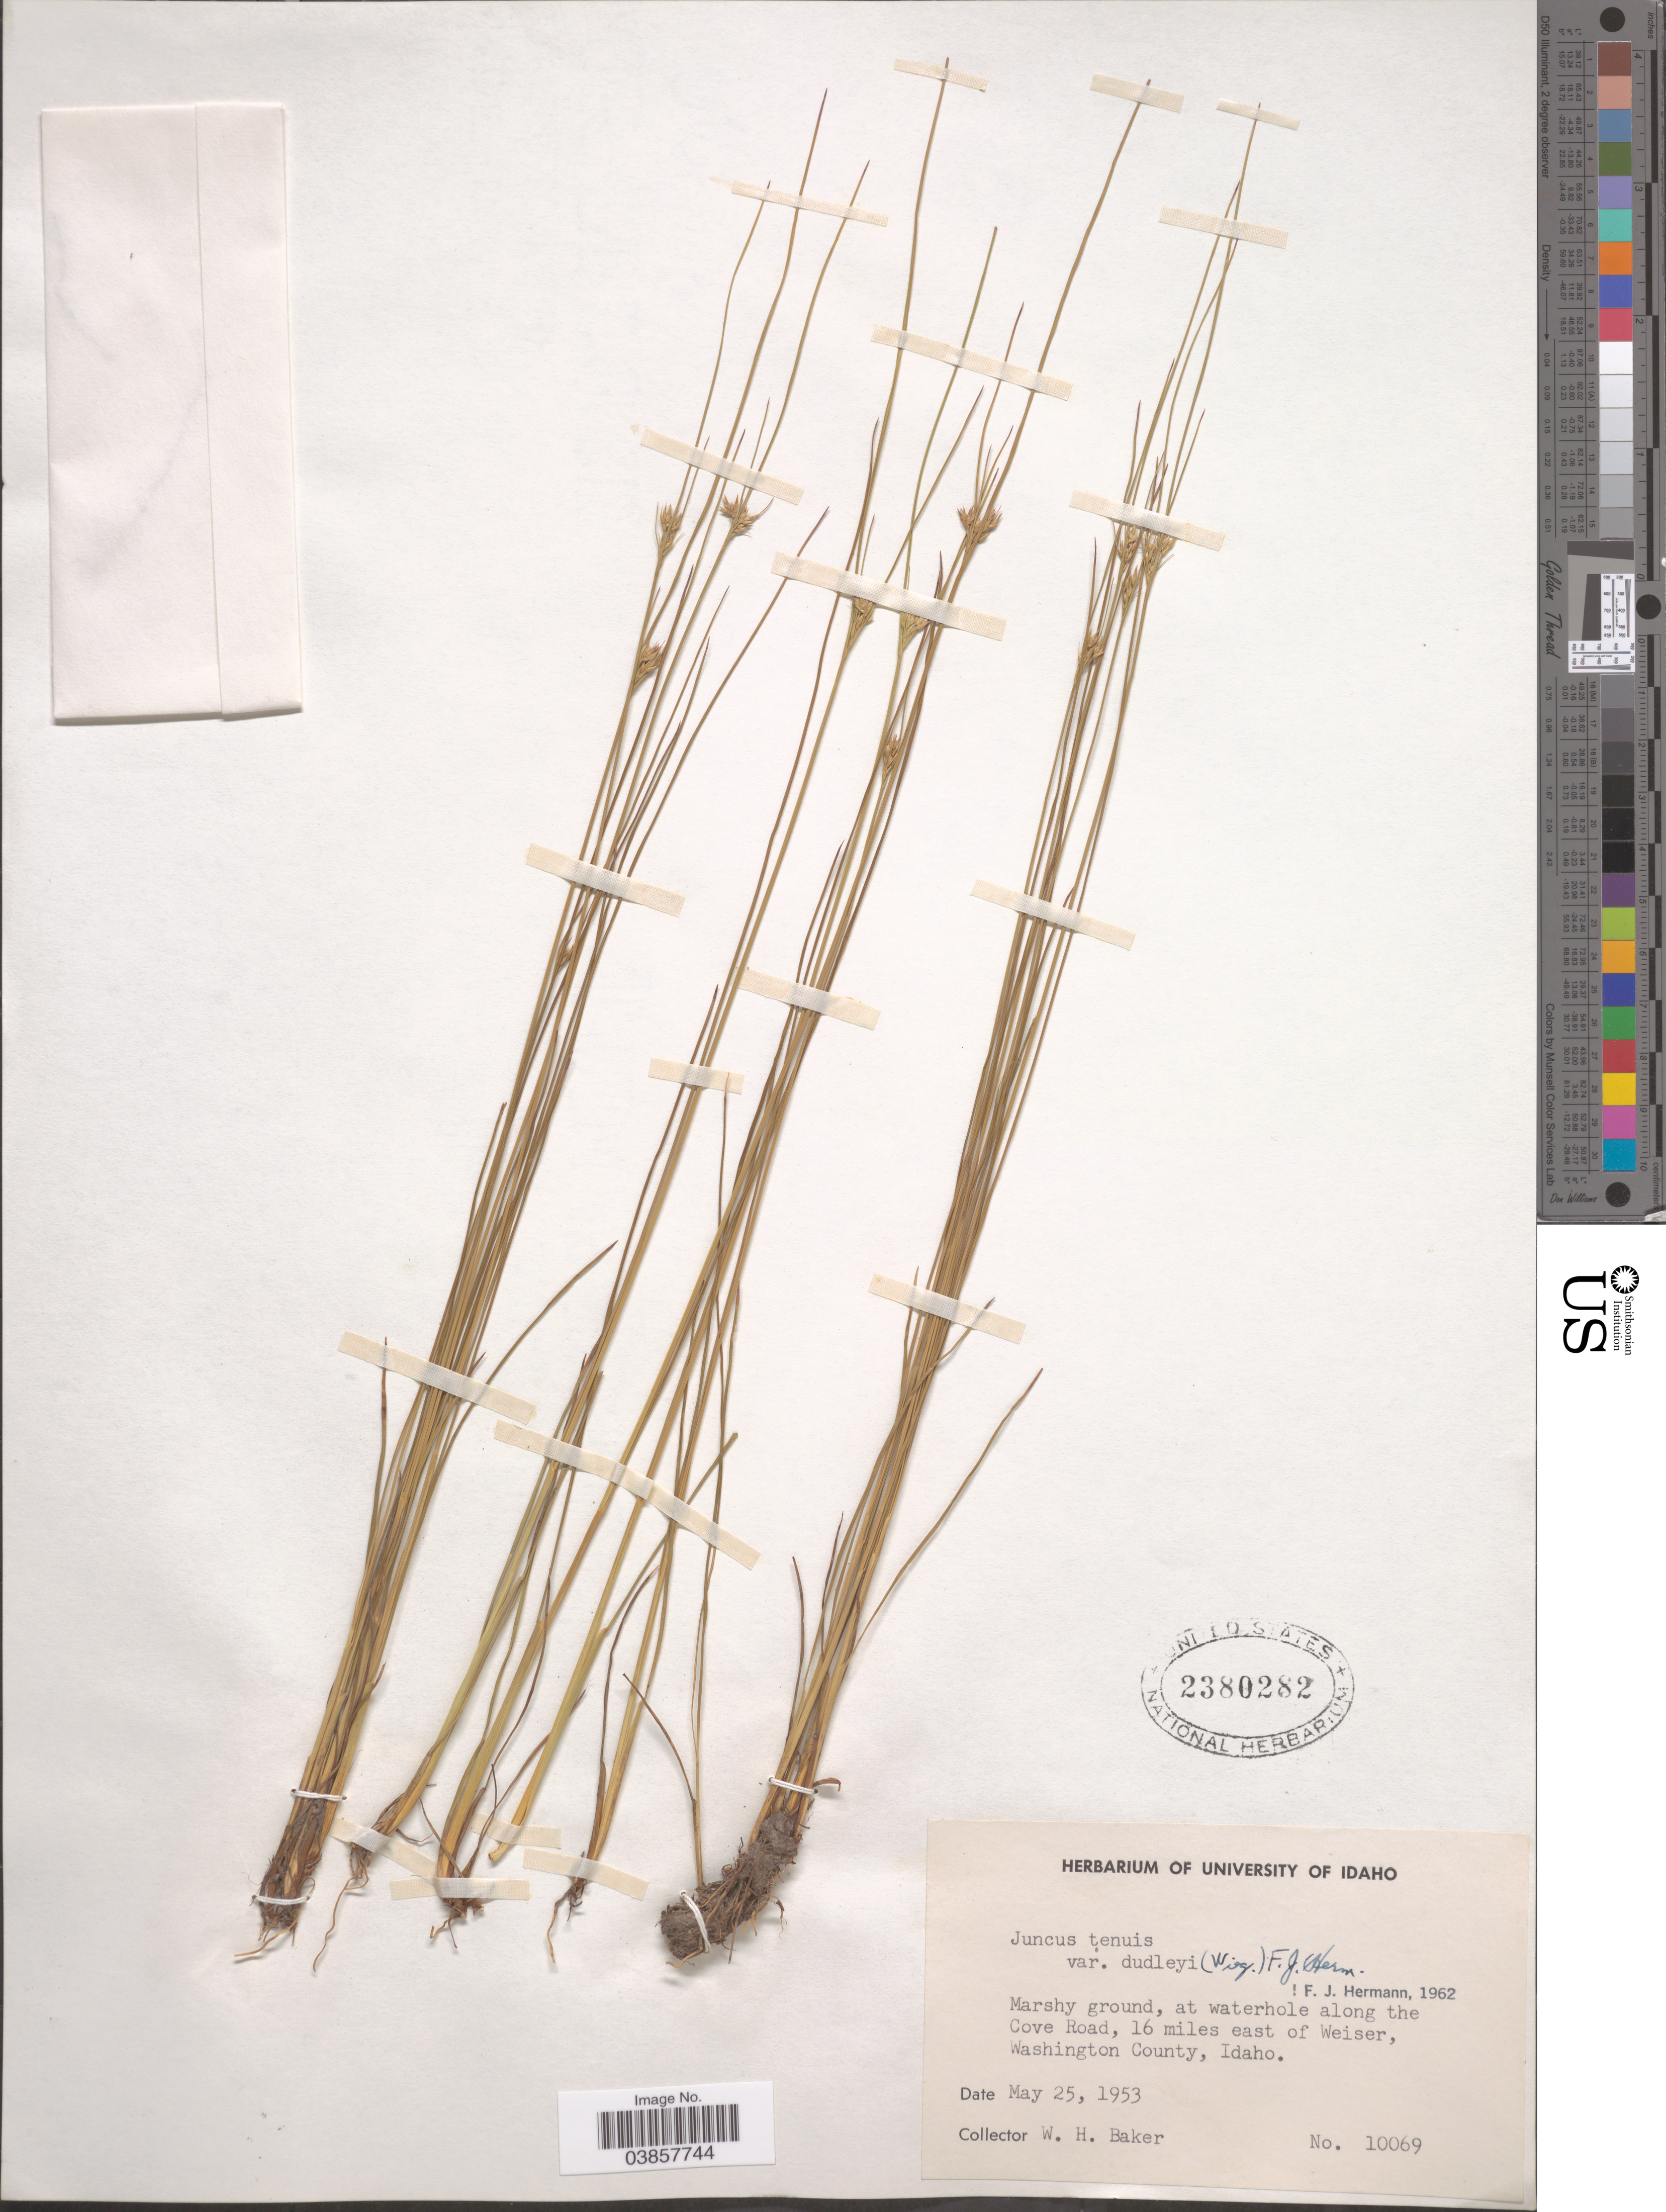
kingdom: Plantae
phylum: Tracheophyta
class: Liliopsida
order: Poales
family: Juncaceae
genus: Juncus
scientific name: Juncus tenuis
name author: Willd.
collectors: W. H. Baker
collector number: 10069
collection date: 1953-05-25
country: United States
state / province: Idaho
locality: Marshy ground, at waterhole along the Cove Road, 16 miles east of Weiser, Washington County.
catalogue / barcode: US 2380282